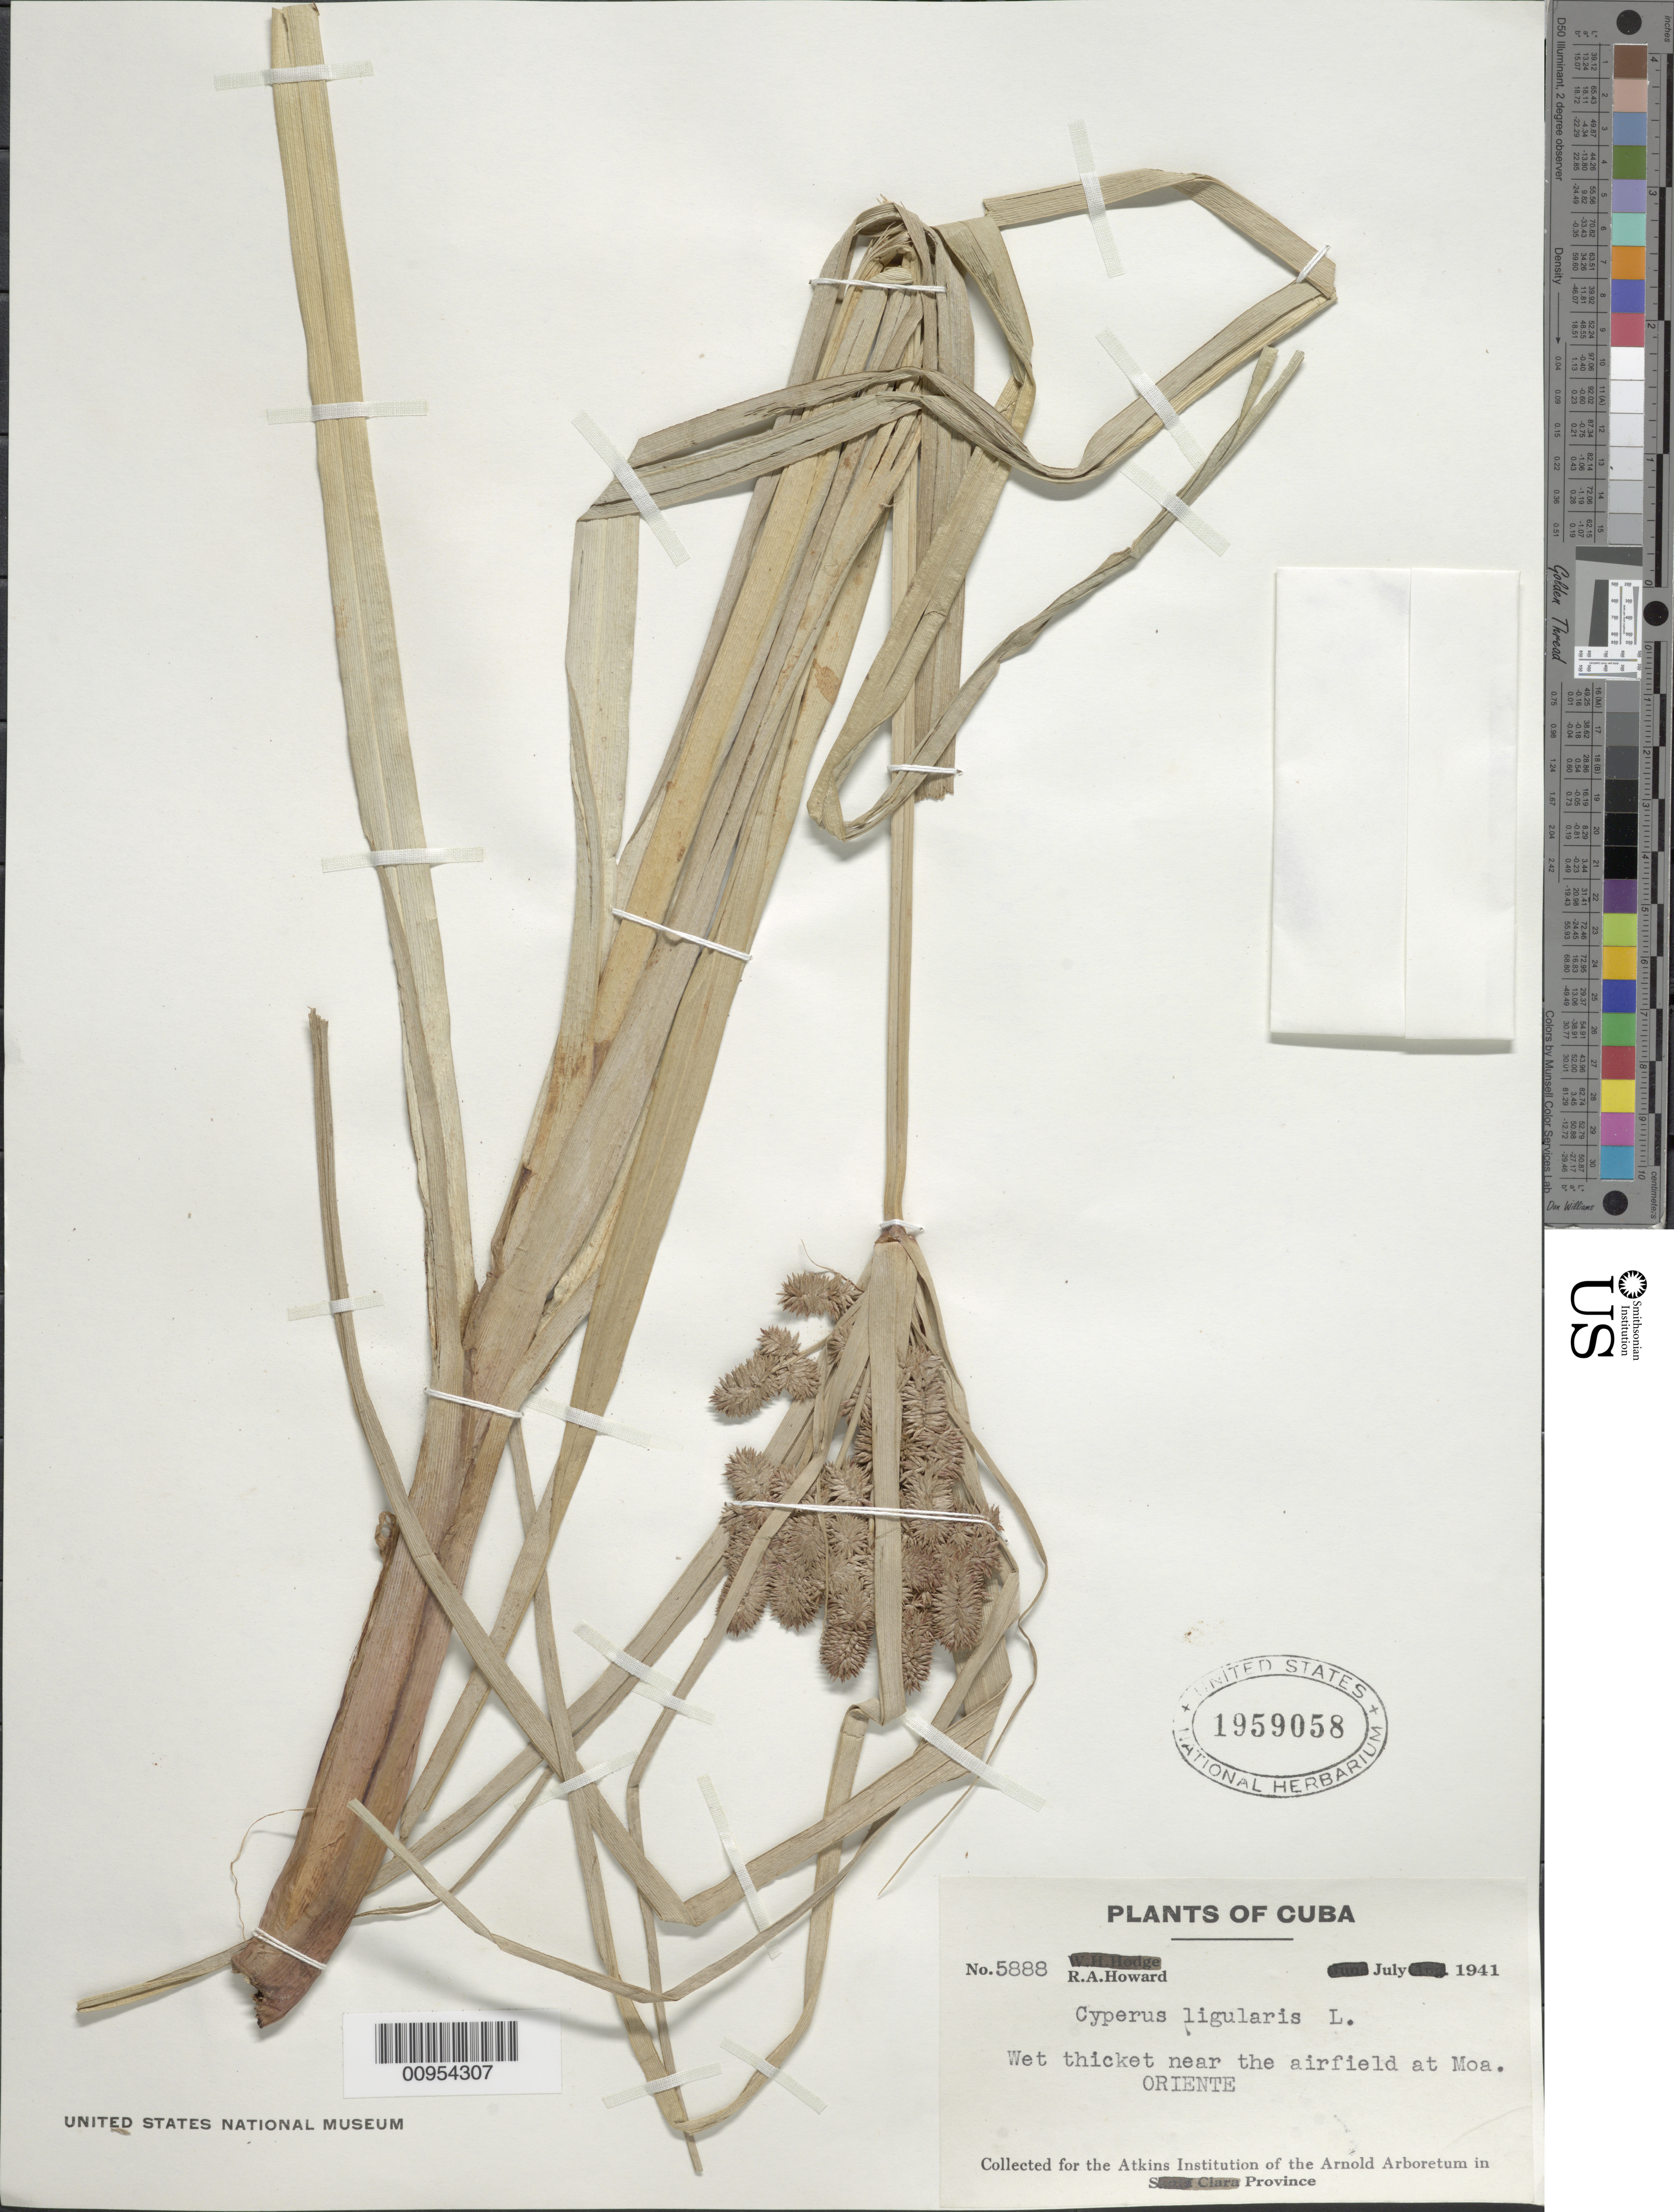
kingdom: Plantae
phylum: Tracheophyta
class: Liliopsida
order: Poales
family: Cyperaceae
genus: Cyperus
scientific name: Cyperus ligularis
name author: L.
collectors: R. A. Howard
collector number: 5888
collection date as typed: Jul 1941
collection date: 1941-07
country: Cuba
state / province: Holguín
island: Cuba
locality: Thicket near the airfield at Moa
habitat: Wet thicket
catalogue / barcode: US 1959058